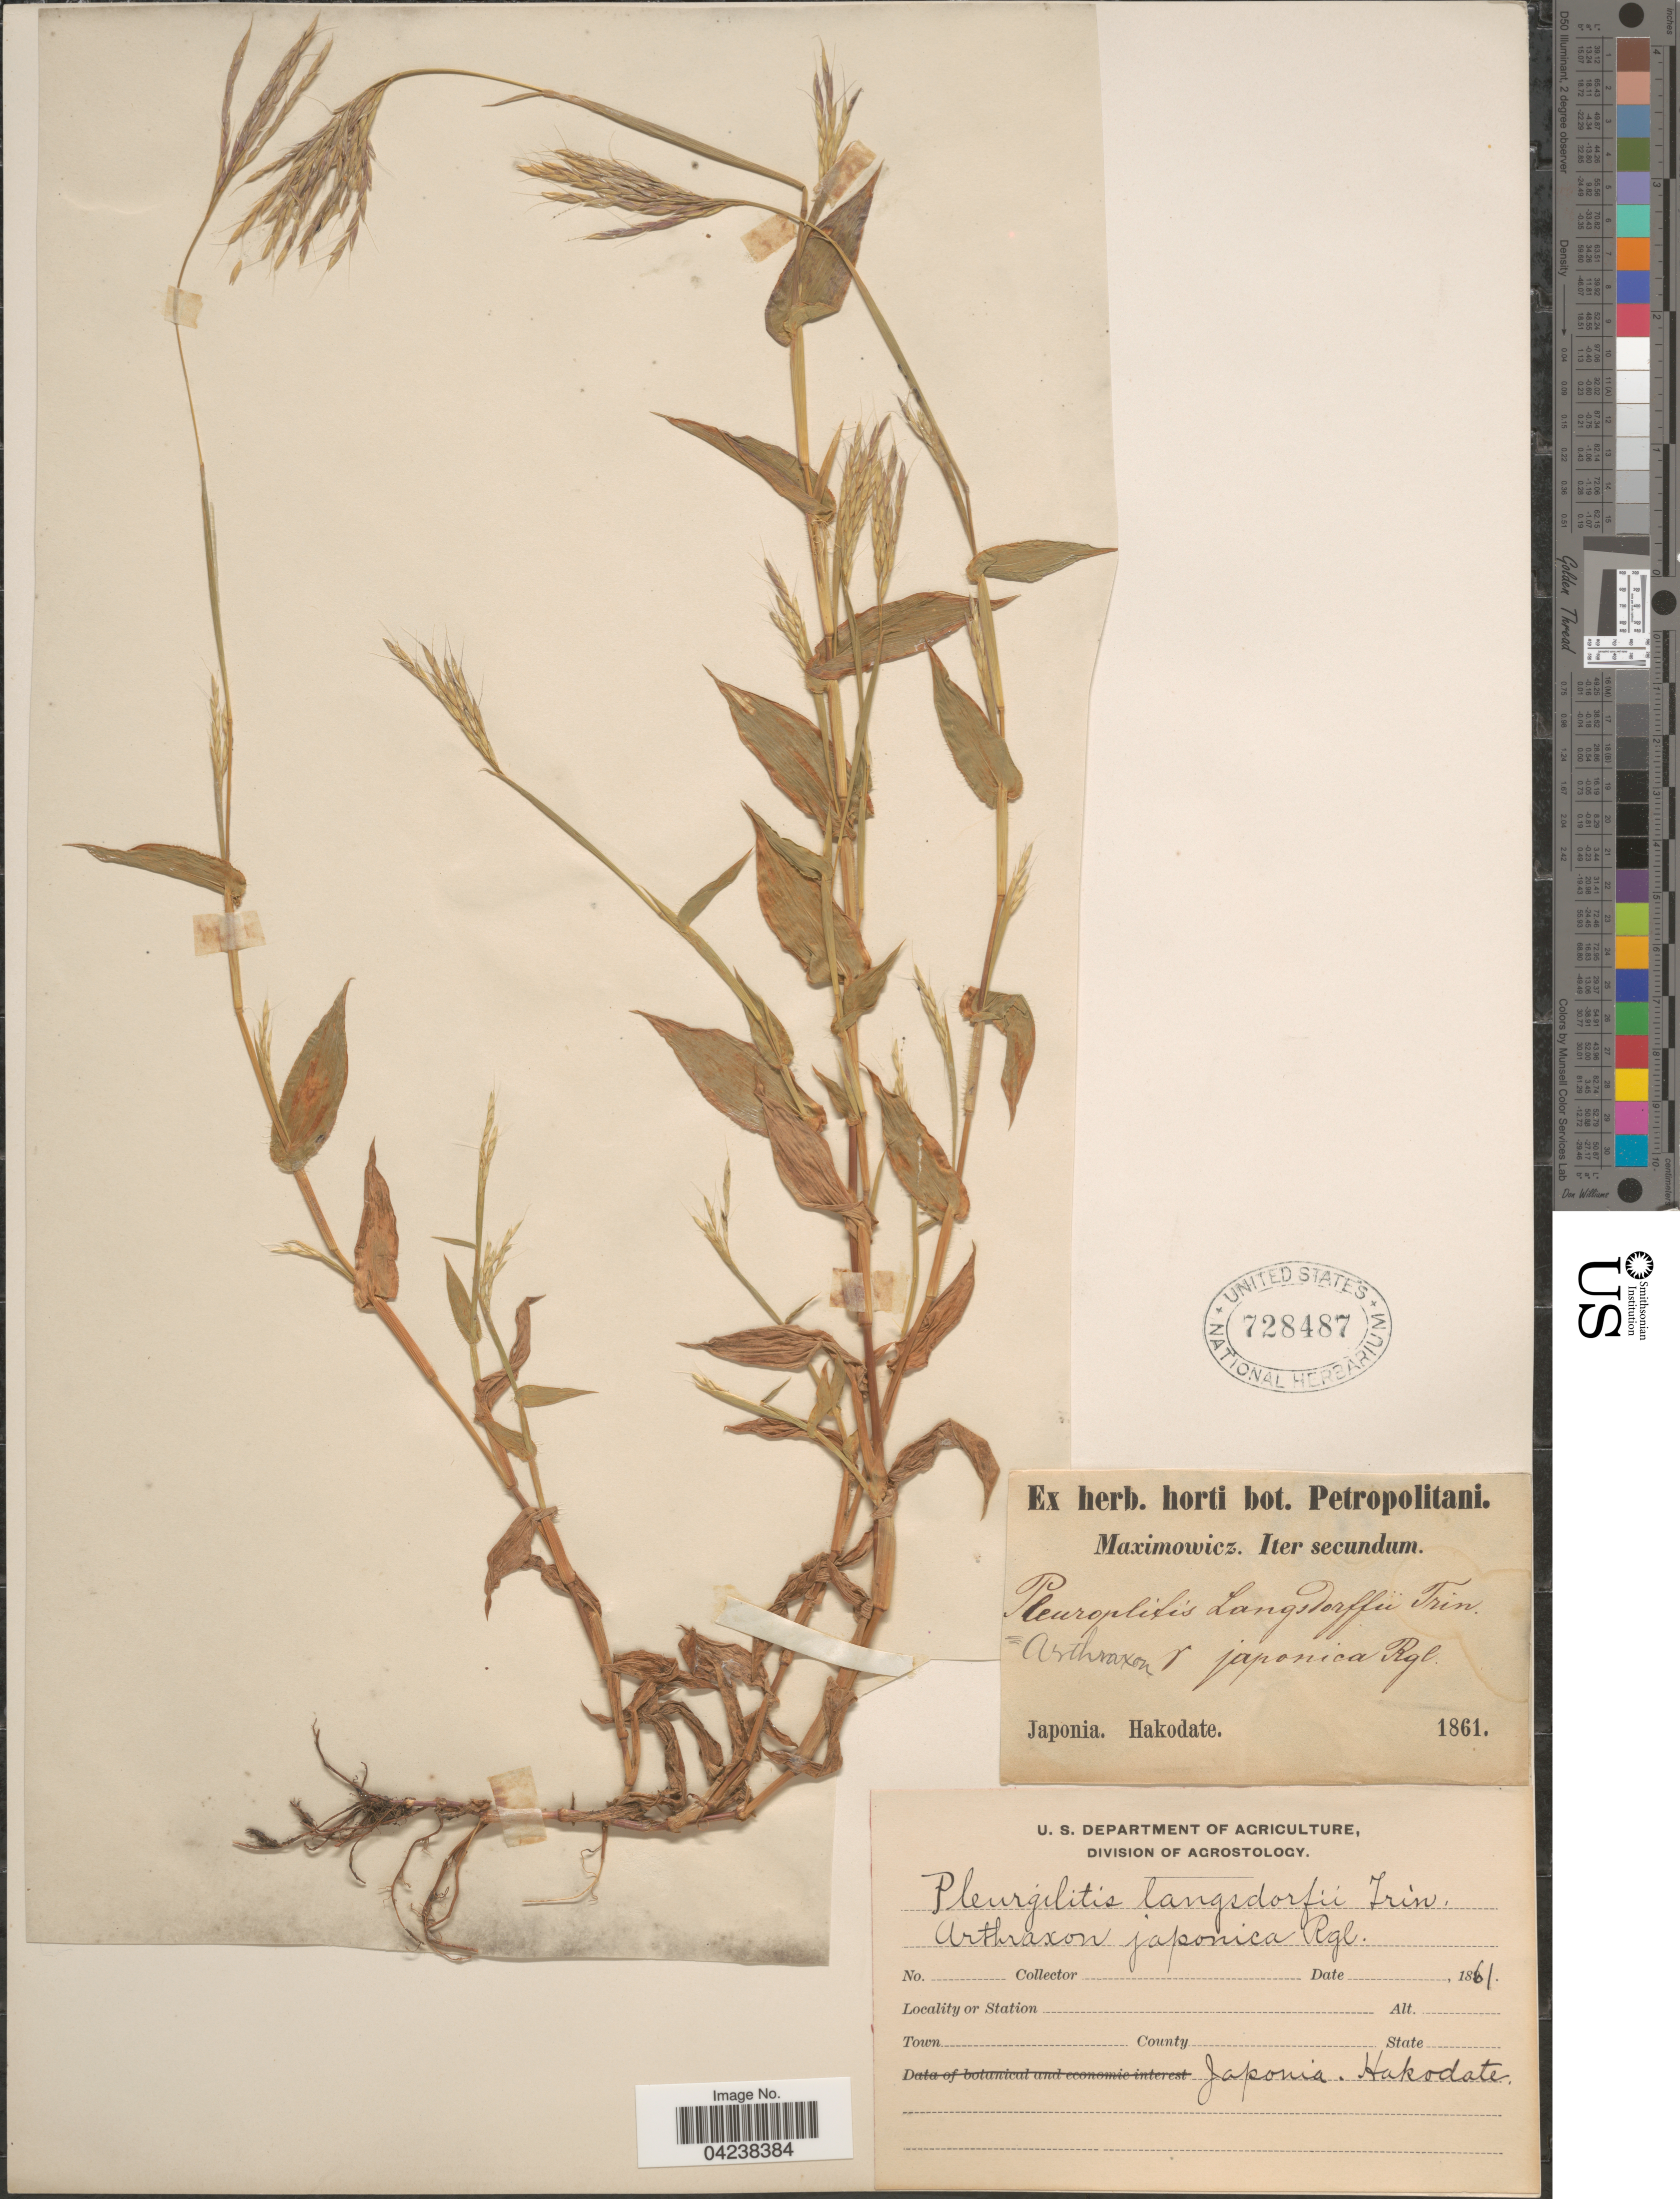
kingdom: Plantae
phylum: Tracheophyta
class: Liliopsida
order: Poales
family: Poaceae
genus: Arthraxon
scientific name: Arthraxon hispidus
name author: (Thunb.) Makino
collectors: Maximowicz, --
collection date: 1861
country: Japan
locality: Iter secundum. Japonia. Hakodate.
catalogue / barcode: US 728487